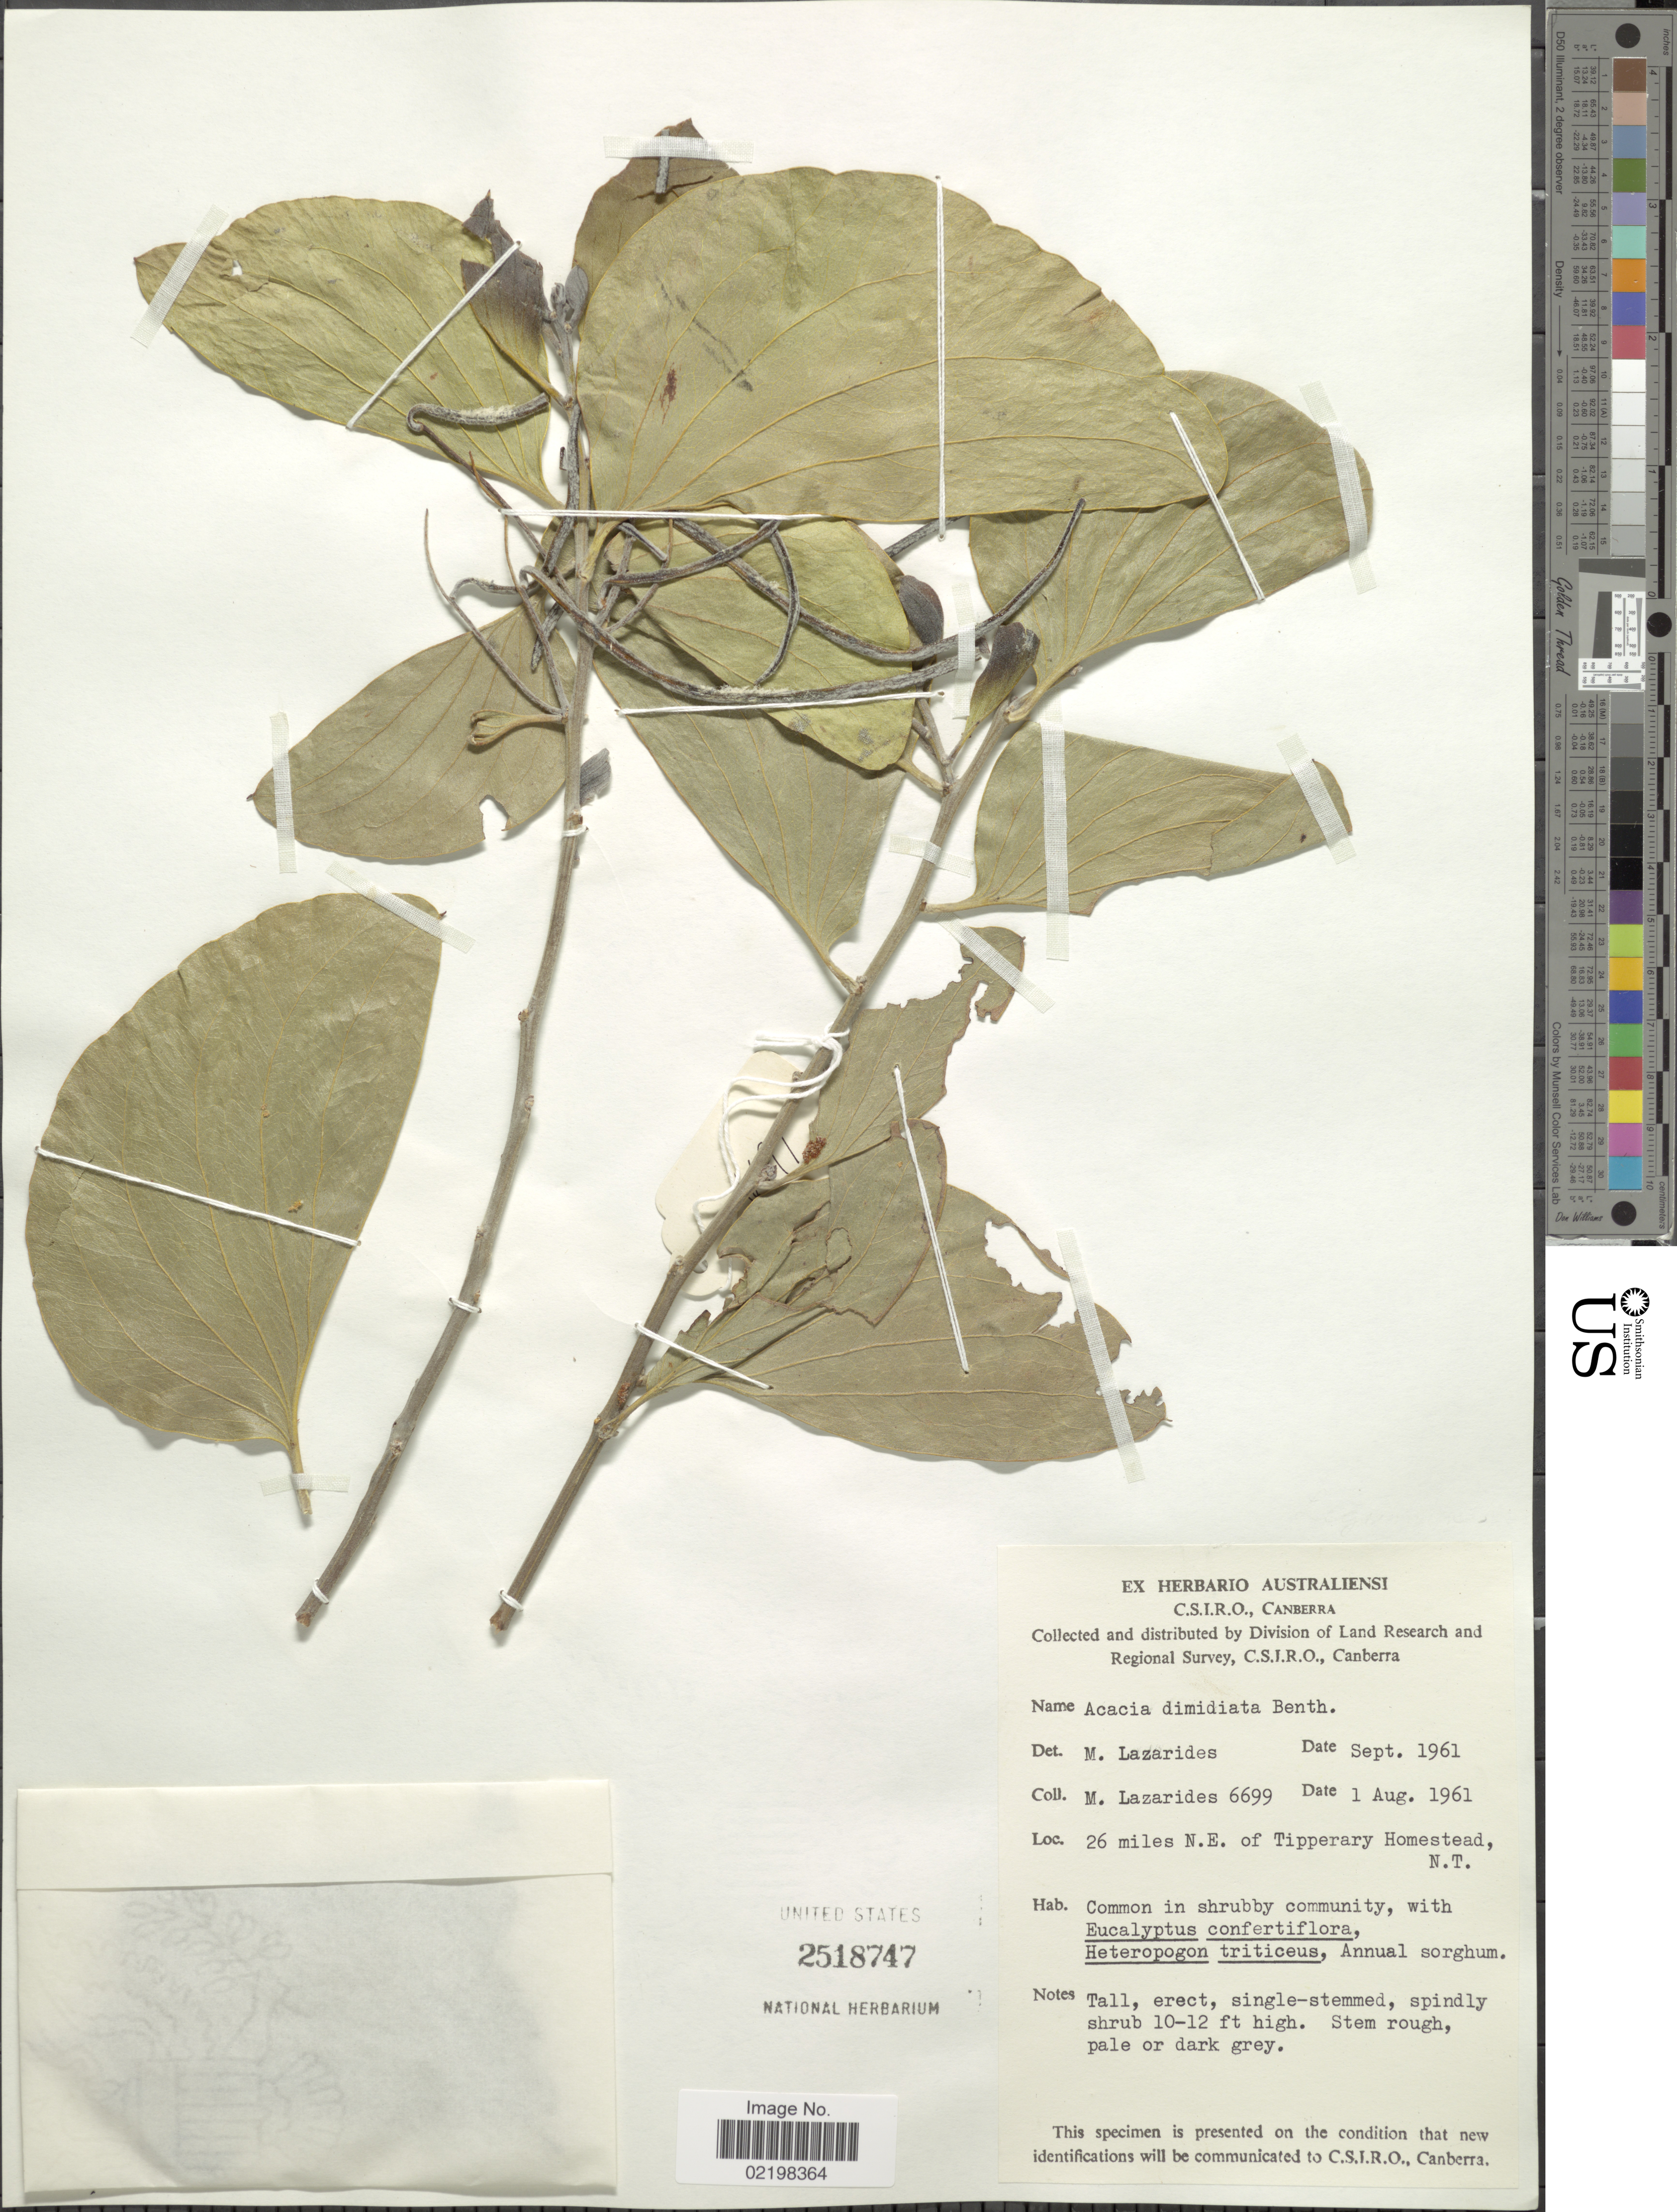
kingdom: Plantae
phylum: Tracheophyta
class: Magnoliopsida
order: Fabales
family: Fabaceae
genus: Acacia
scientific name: Acacia dimidiata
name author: Benth.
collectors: M. Lazarides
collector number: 6699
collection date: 1961-08-01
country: Australia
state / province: Northern Territory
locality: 26 miles N.E. of Tipperary Homestead, N.T.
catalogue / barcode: US 2518747